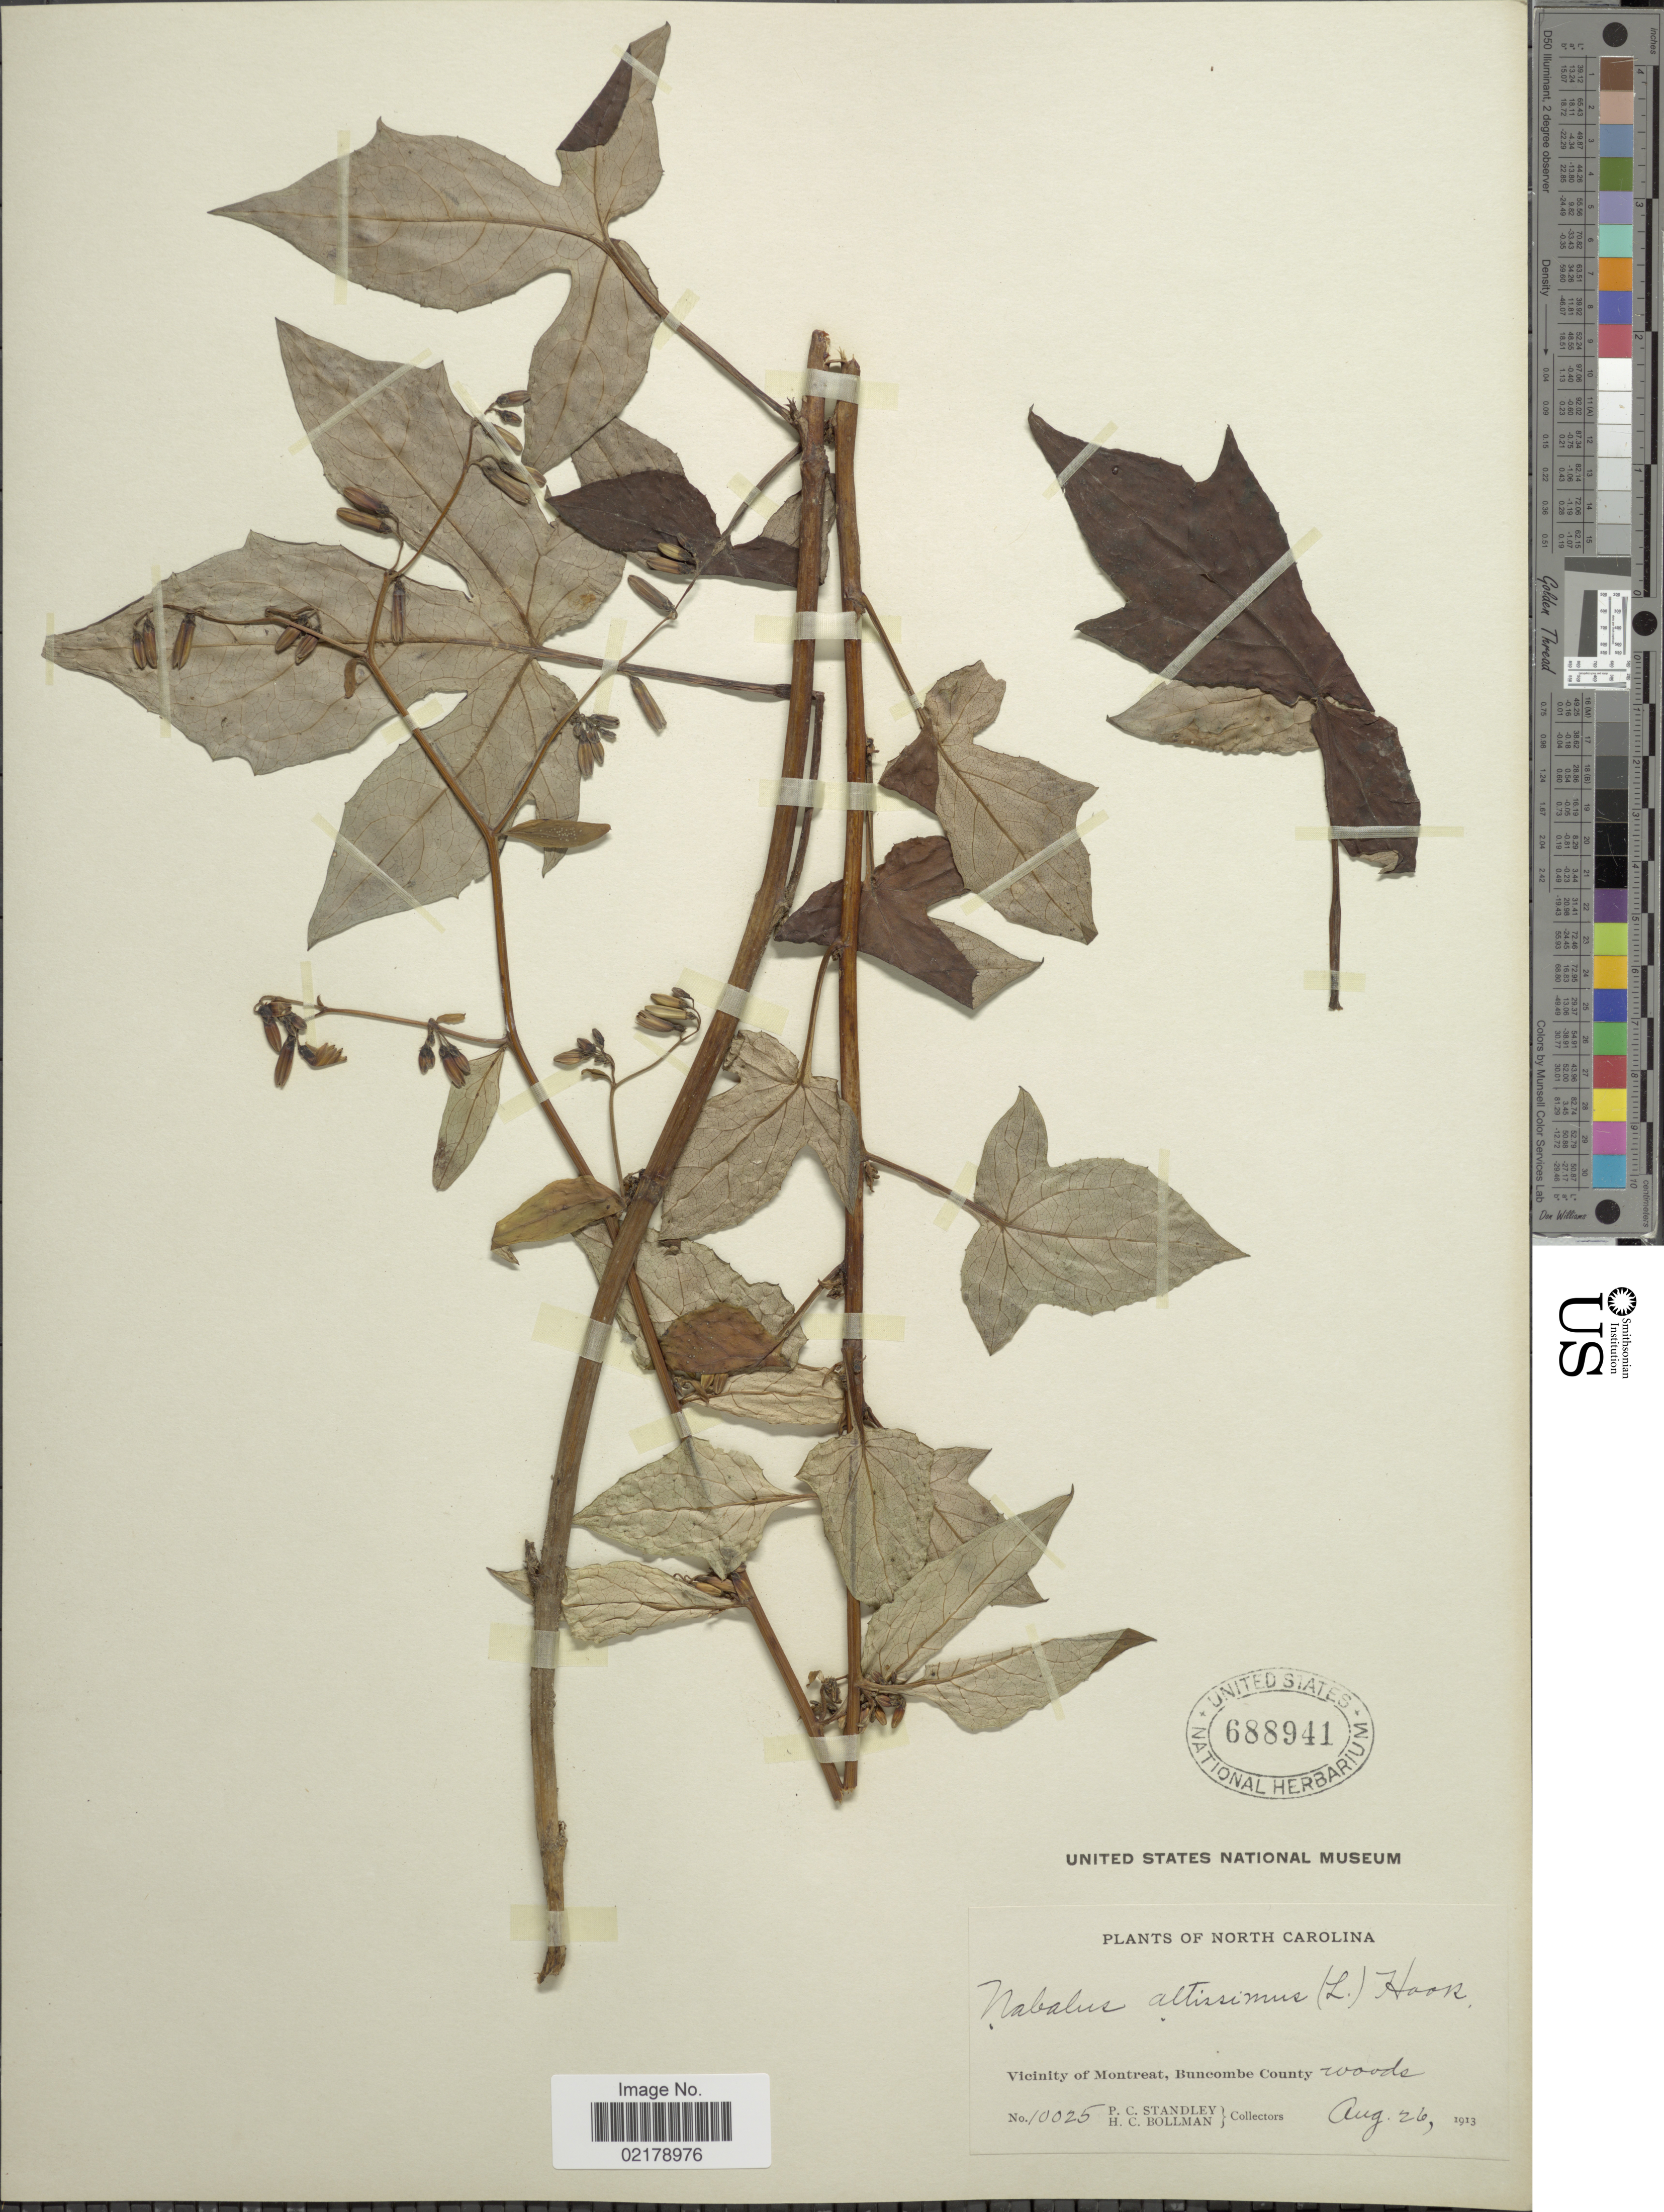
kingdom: Plantae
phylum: Tracheophyta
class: Magnoliopsida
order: Asterales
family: Asteraceae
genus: Nabalus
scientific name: Nabalus altissimus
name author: (L.) Hook.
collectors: P. C. Standley & H. C. Bollman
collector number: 10025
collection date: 1913-08-26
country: United States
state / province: North Carolina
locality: Vicinity of Montreat, Buncombe County woods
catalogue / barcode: US 688941